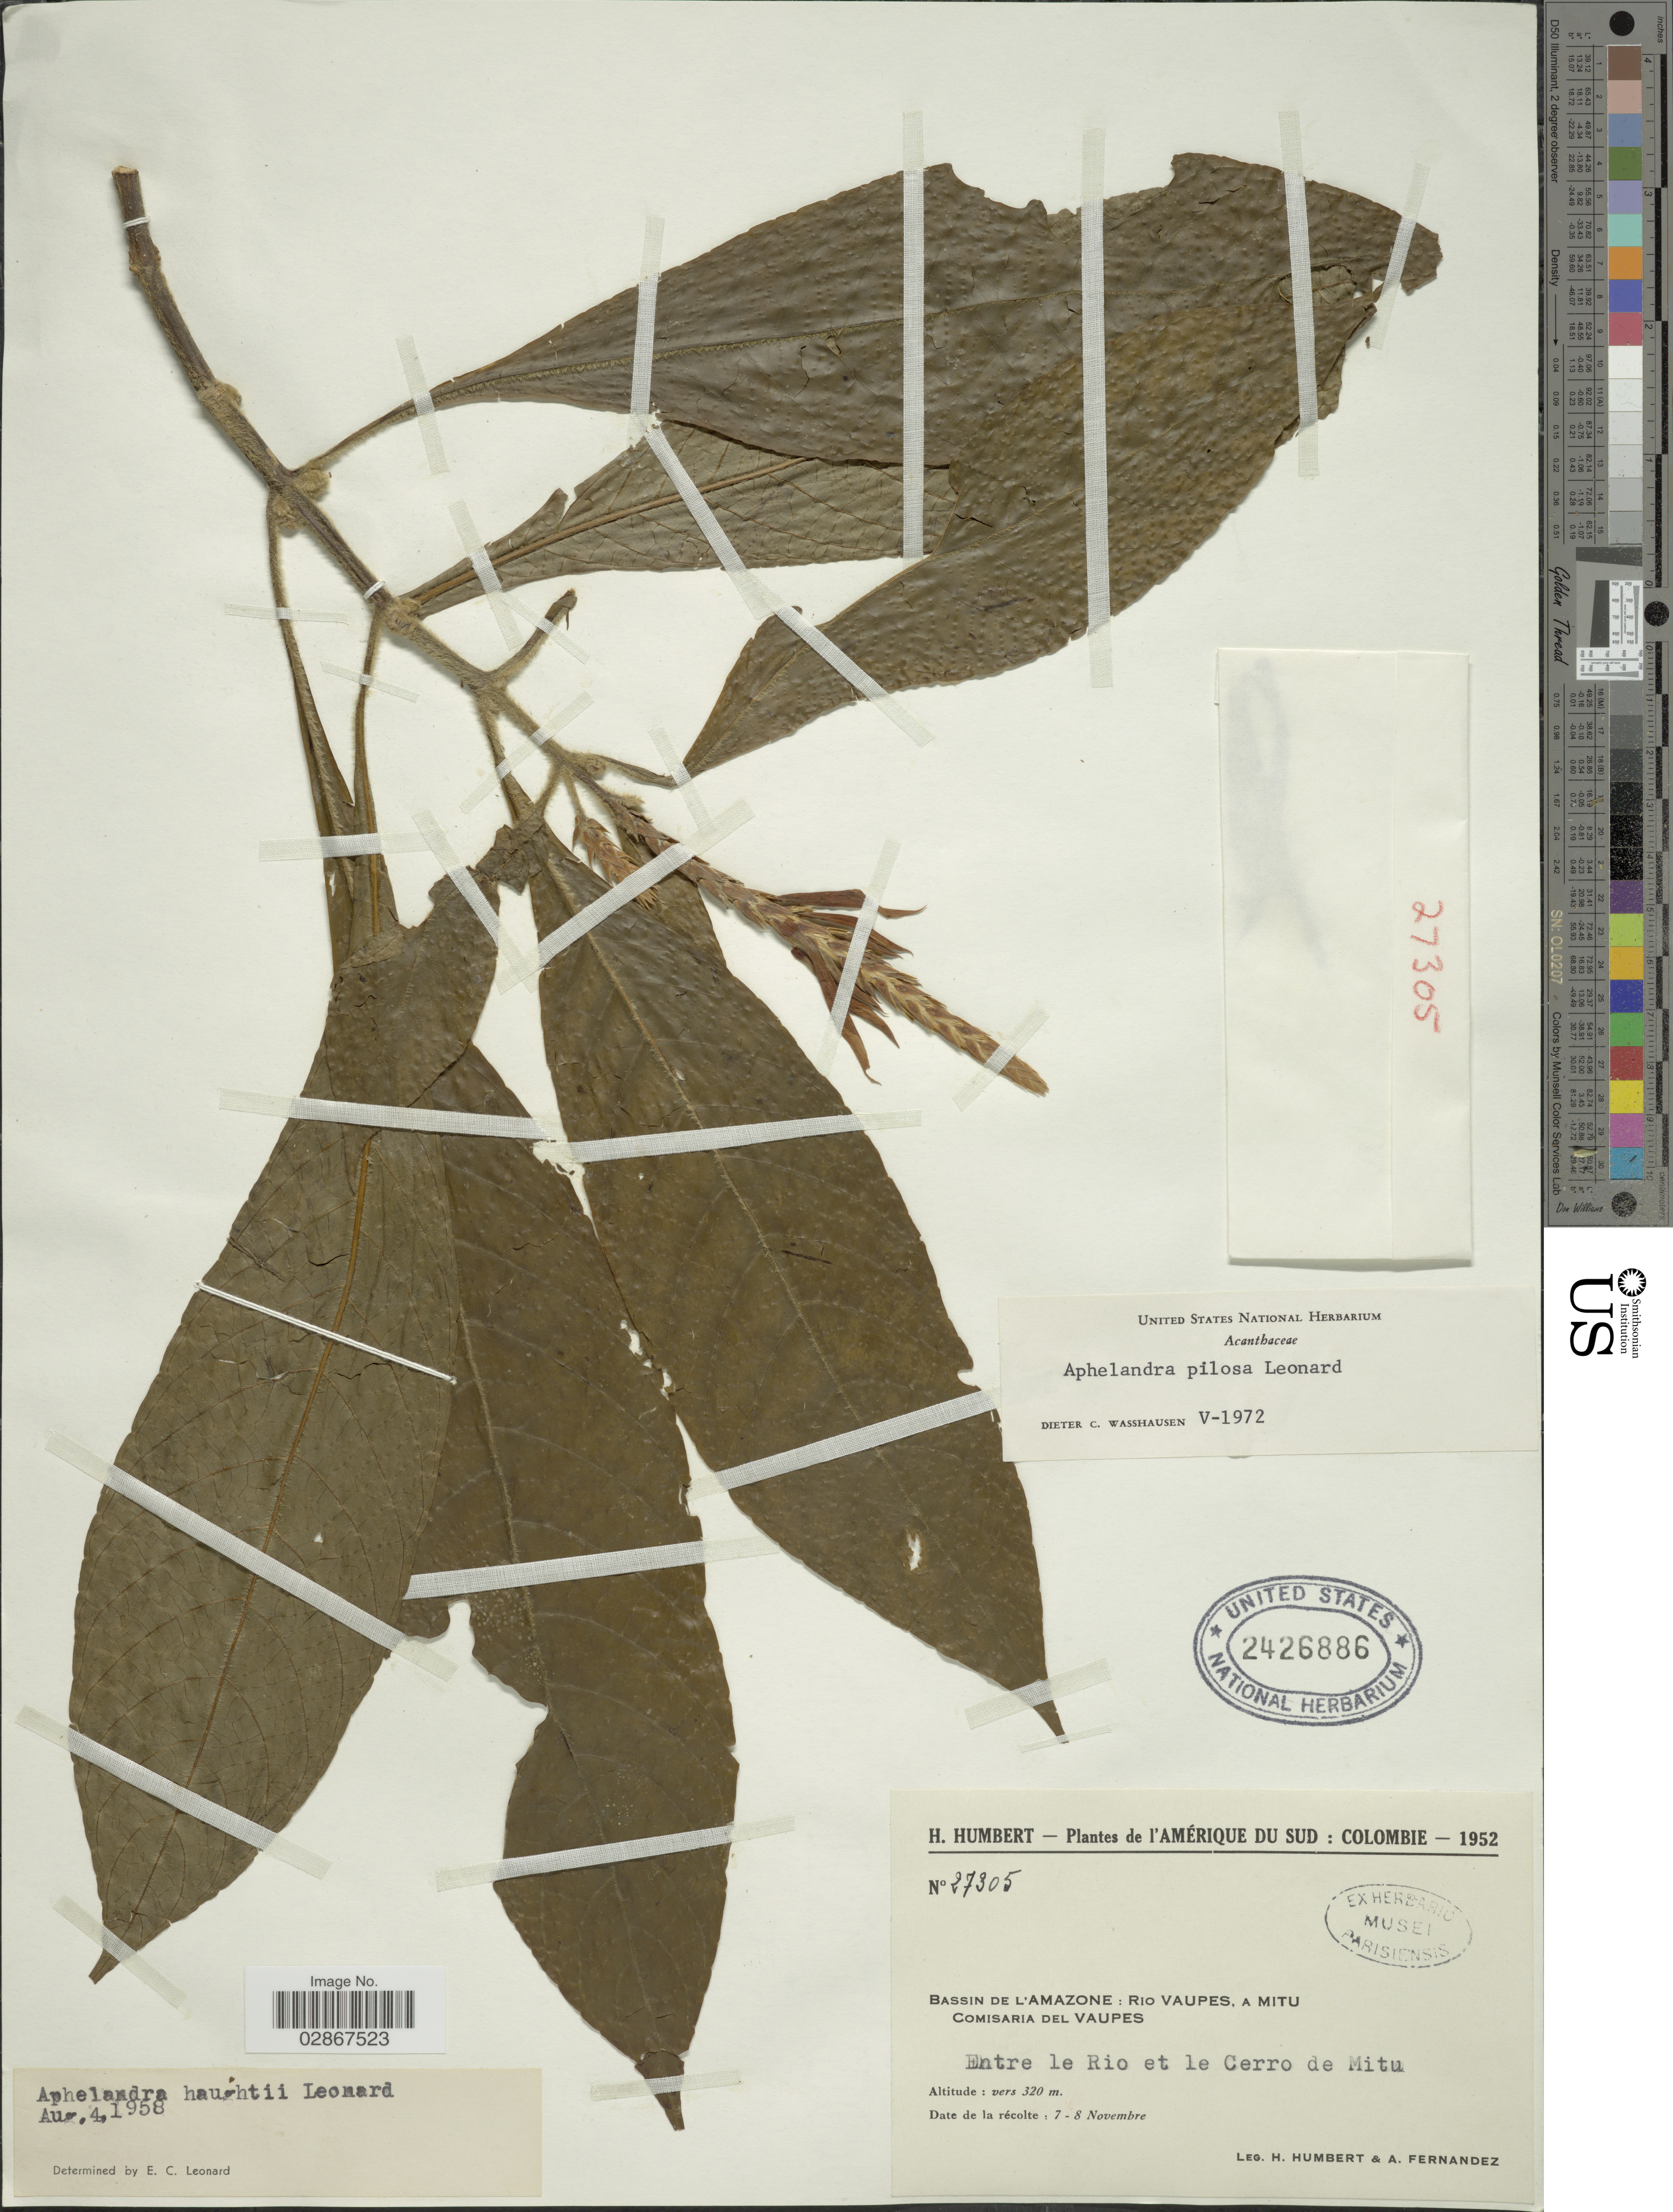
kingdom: Plantae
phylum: Tracheophyta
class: Magnoliopsida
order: Lamiales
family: Acanthaceae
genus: Aphelandra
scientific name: Aphelandra pilosa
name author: Leonard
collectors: H. Humbert & Á. Fernández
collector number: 27305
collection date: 1952-11-07/1952-11-08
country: Colombia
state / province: Vaupés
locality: Bassin de l'Amazone: Rio Vaupes, a Mitu. Comisaria del Vaupes. Entre le Rio et le Cerro de Mito.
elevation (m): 320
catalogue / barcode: US 2426886